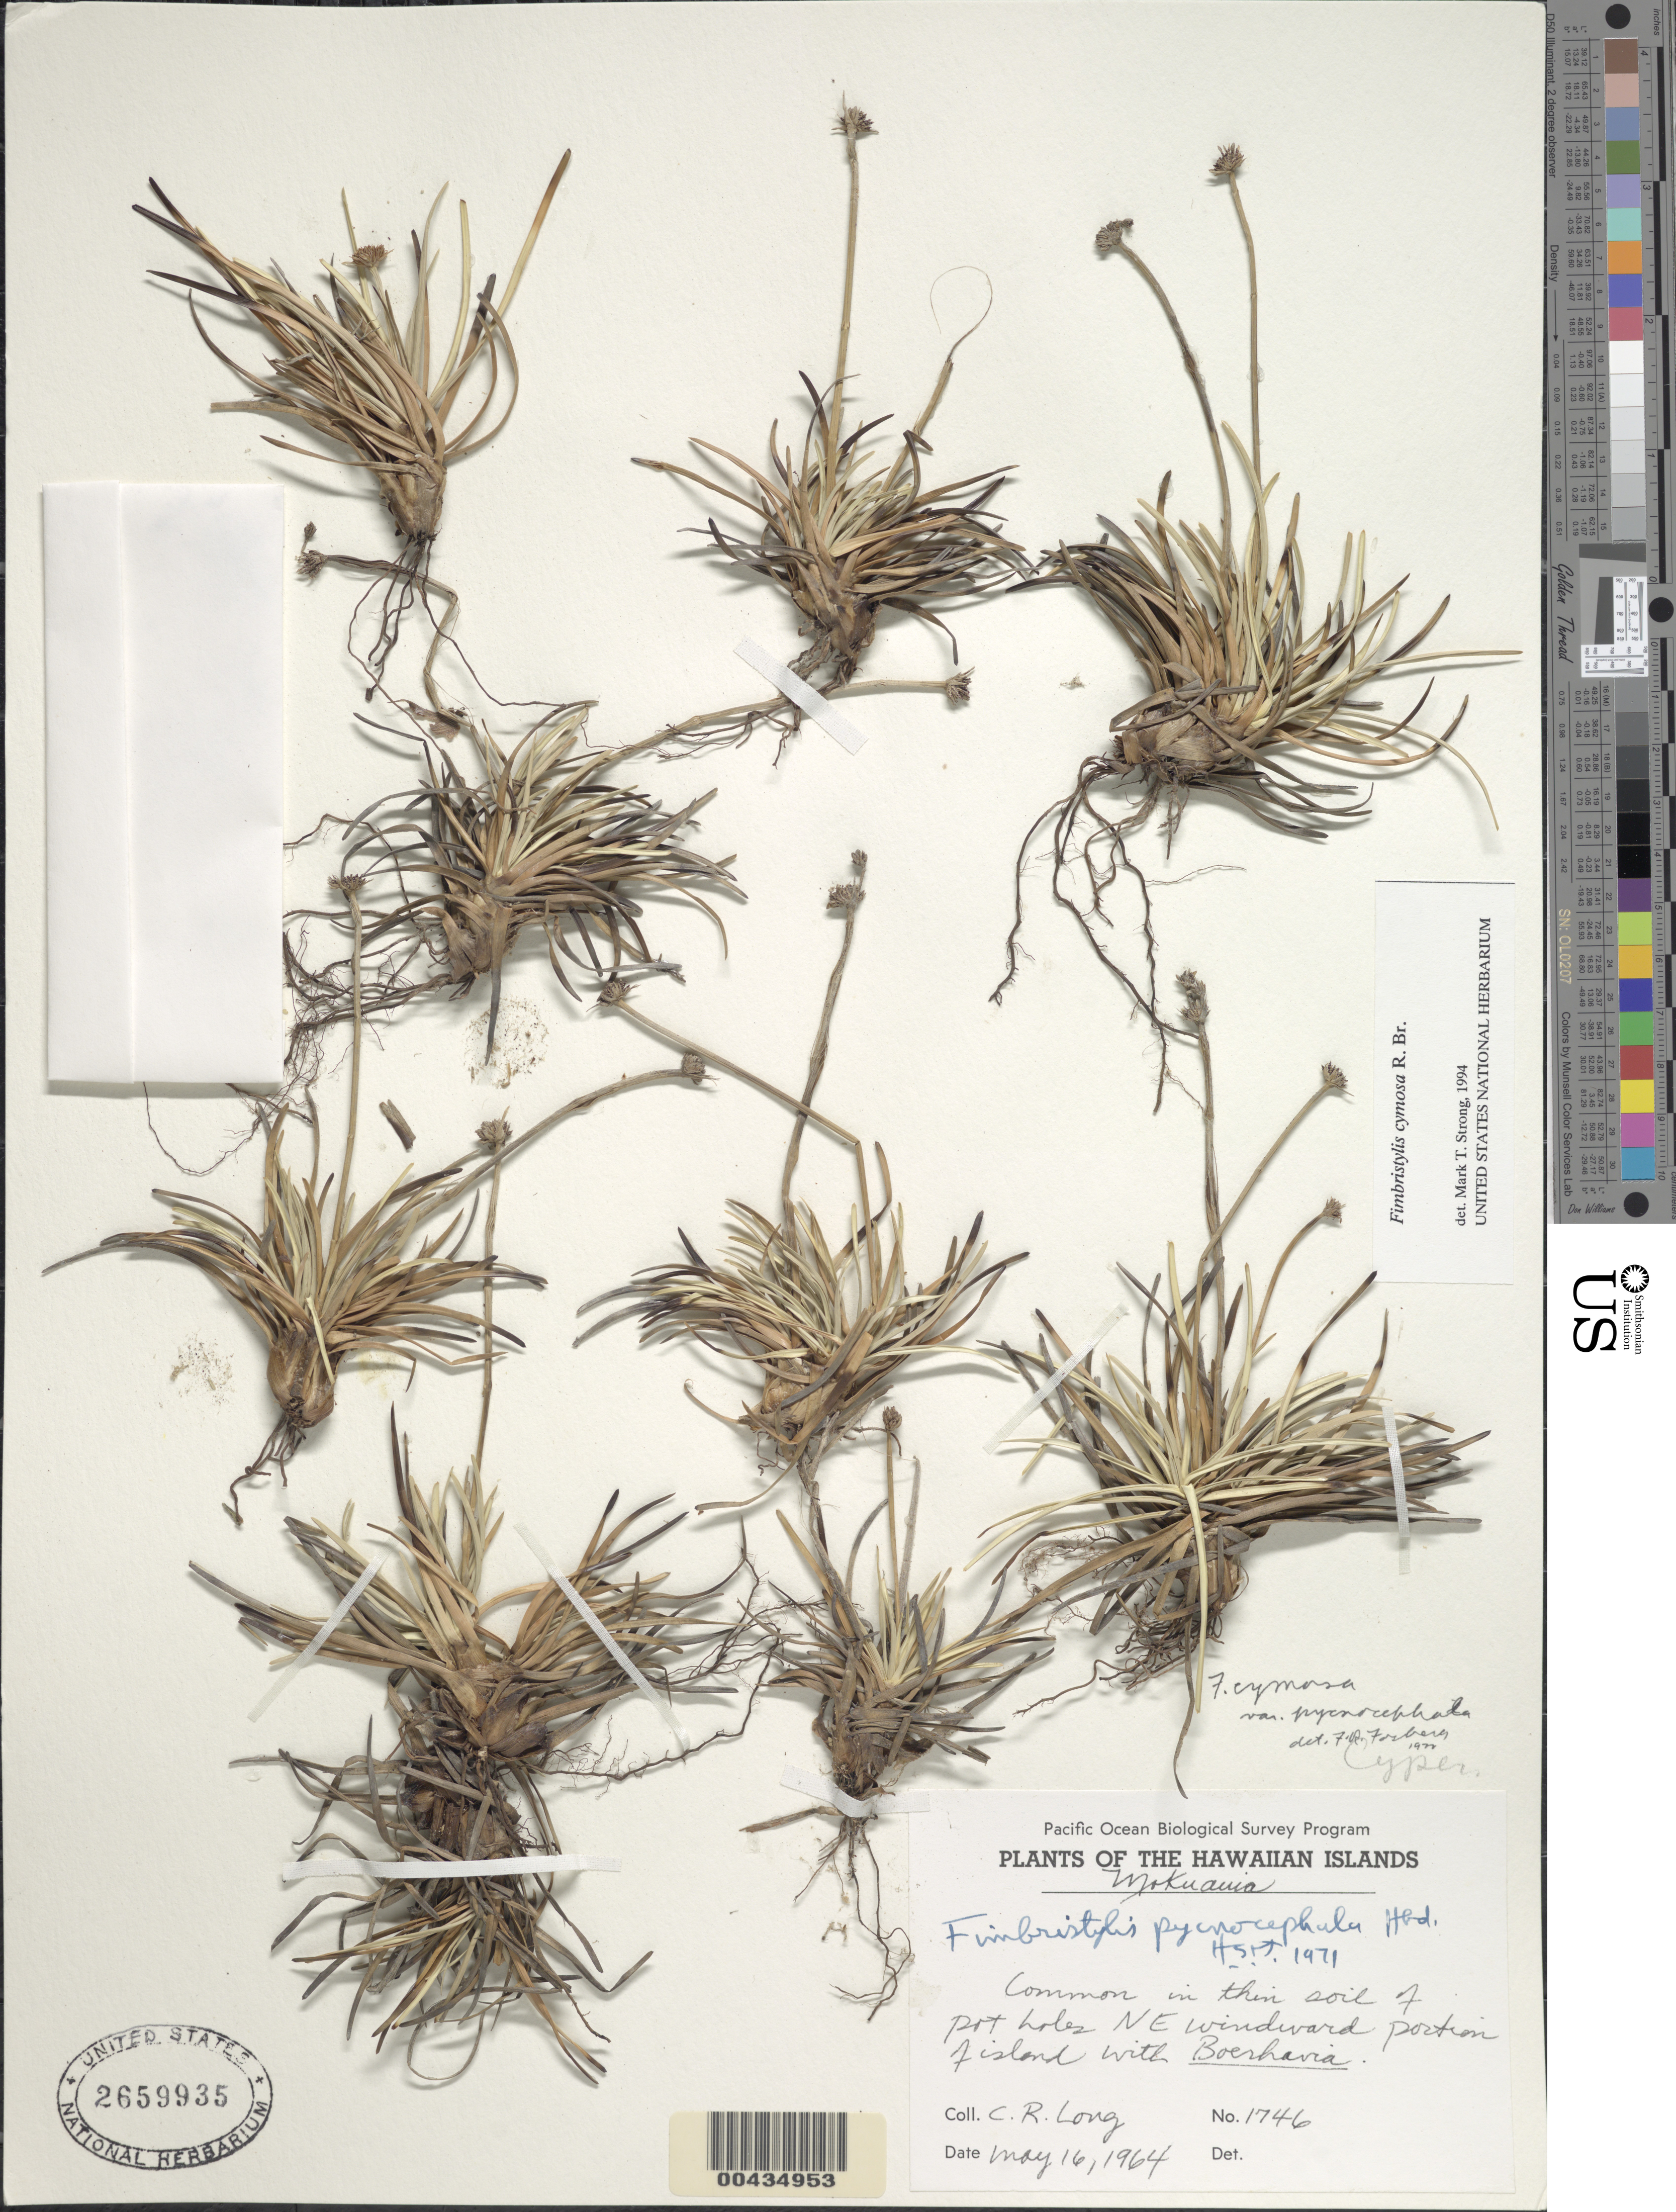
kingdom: Plantae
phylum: Tracheophyta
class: Liliopsida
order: Poales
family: Cyperaceae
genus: Fimbristylis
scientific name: Fimbristylis cymosa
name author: R. Br.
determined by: Strong, M. T., (US), Smithsonian Institution - National Museum of Natural History (UNITED STATES)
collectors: C. Long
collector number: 1746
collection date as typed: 16 May 1964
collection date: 1964-05-16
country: United States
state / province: Hawaii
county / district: Honolulu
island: Mokuauia [Goat] Islet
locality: NE windward portion of island, Mokuauia Bird Refuge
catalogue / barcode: US 2659935